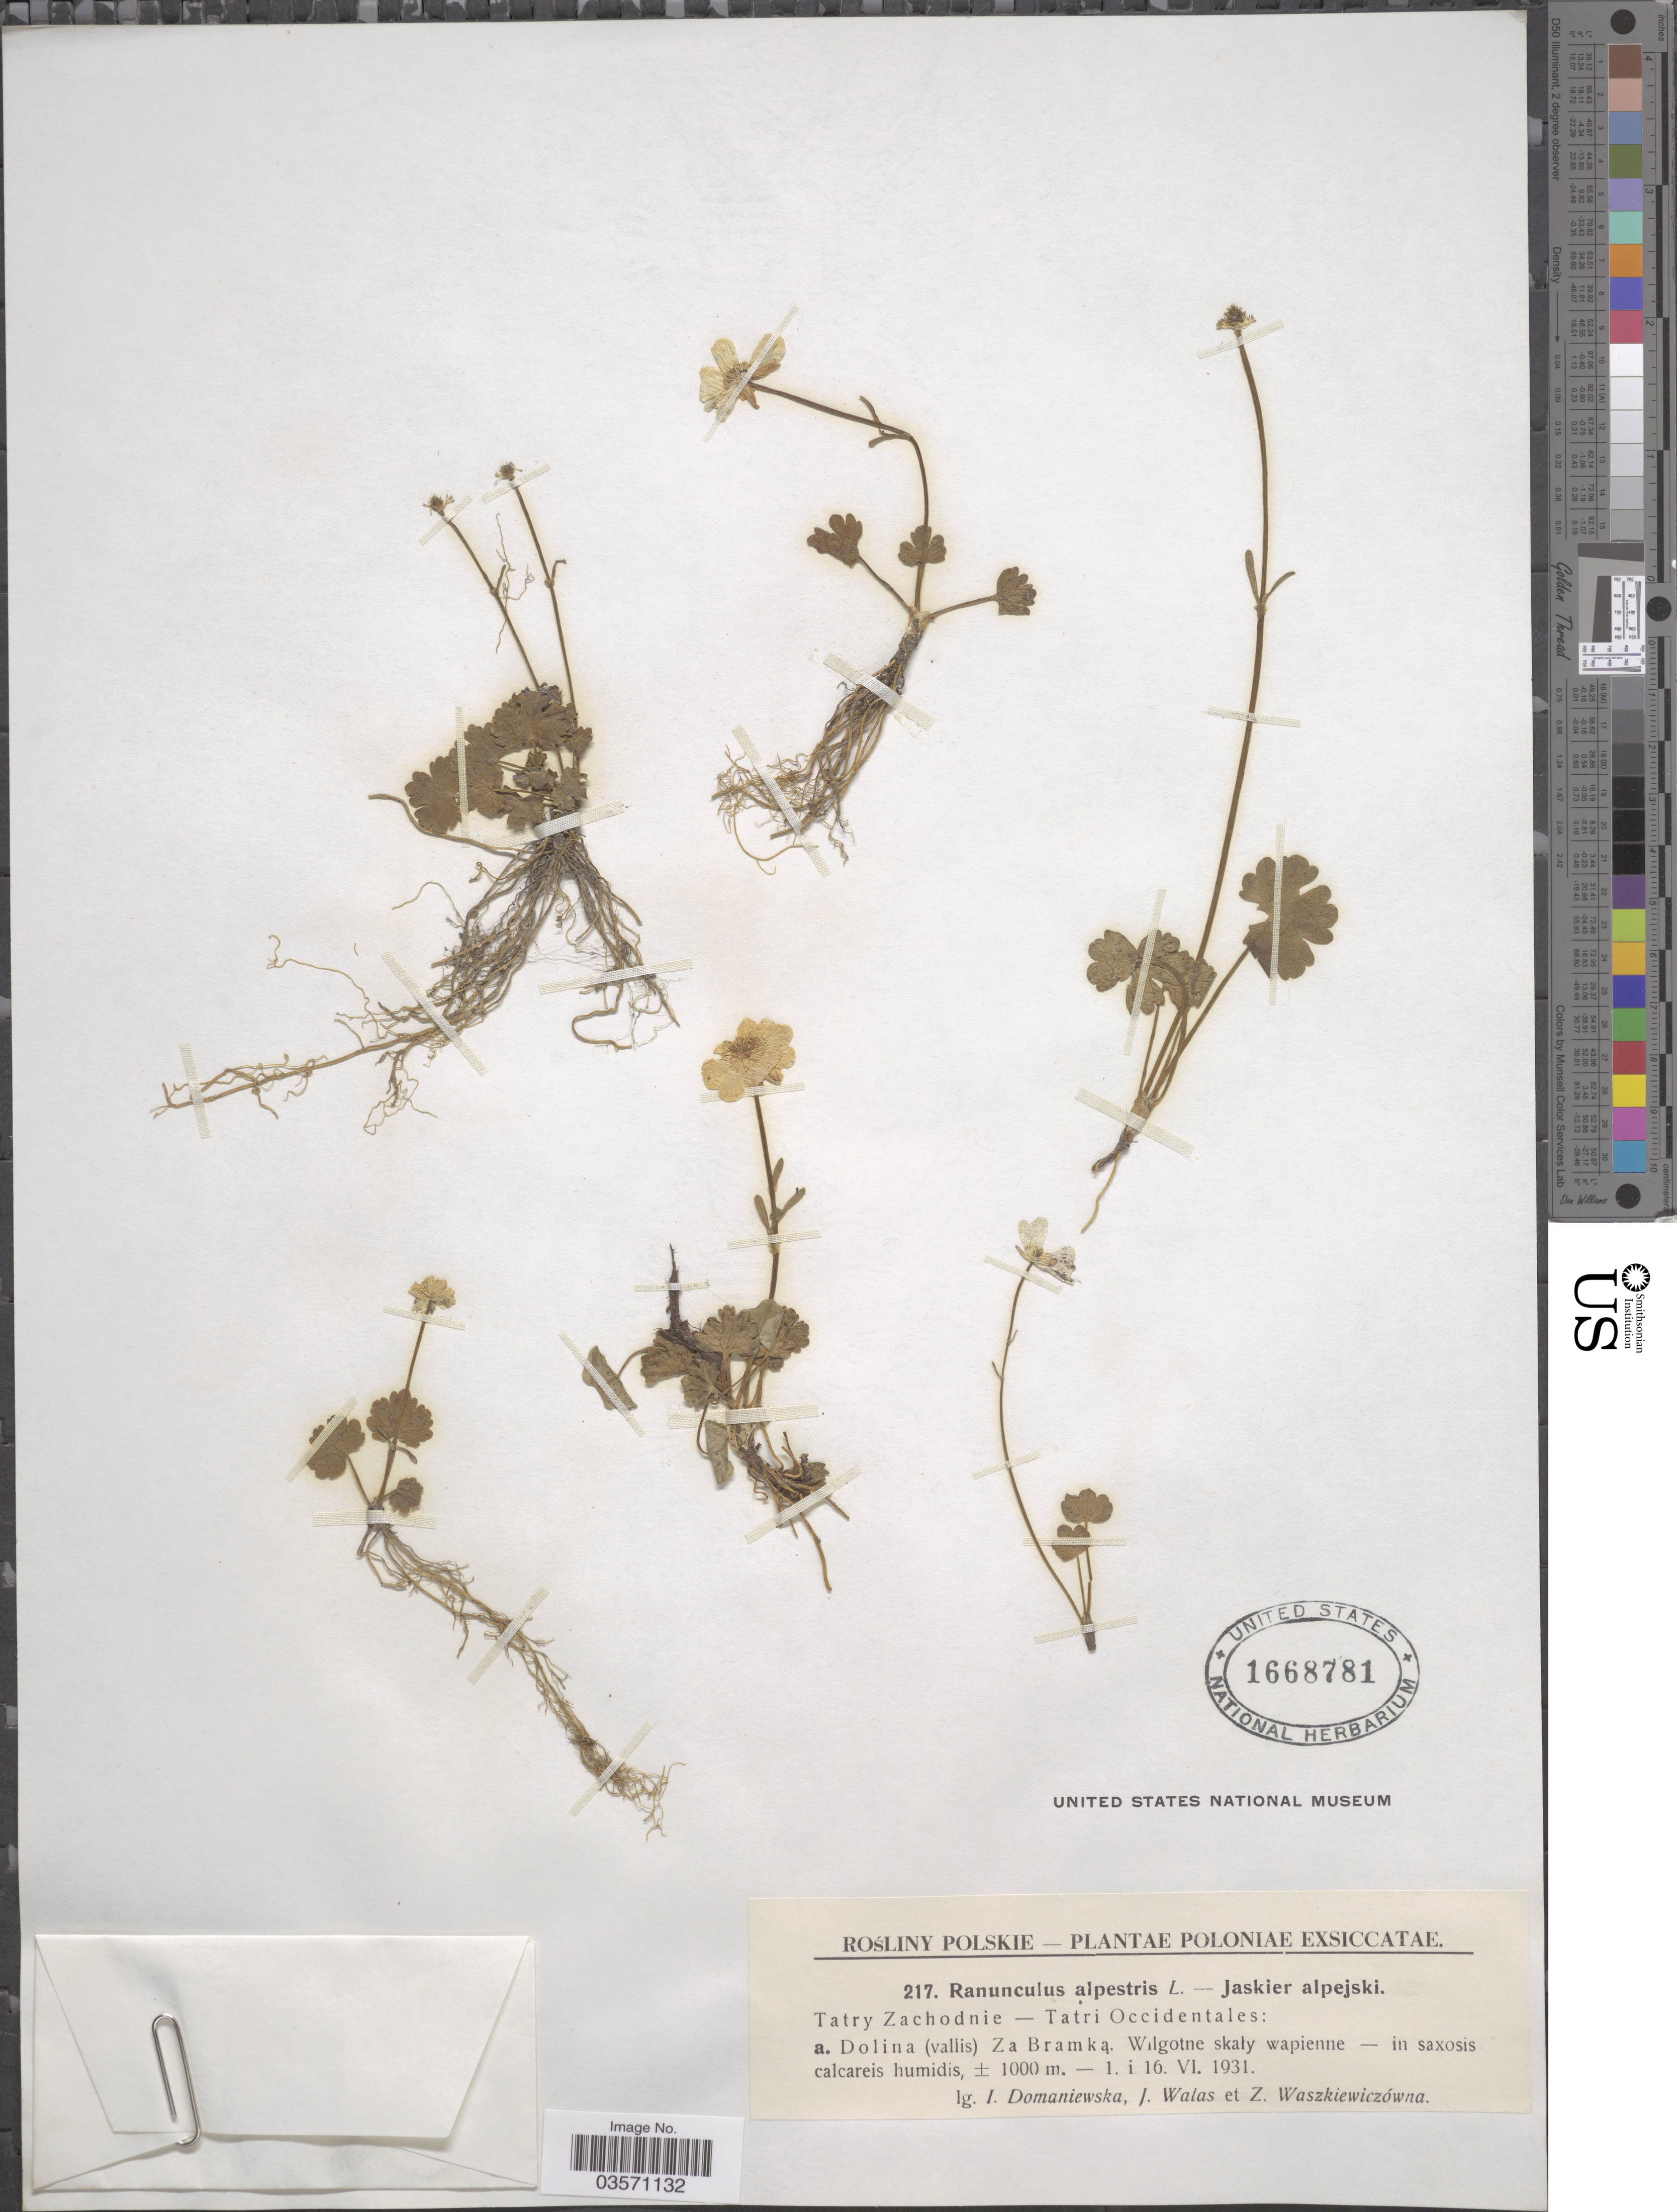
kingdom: Plantae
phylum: Tracheophyta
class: Magnoliopsida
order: Ranunculales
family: Ranunculaceae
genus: Ranunculus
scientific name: Ranunculus alpestris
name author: L.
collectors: I. Domaniewska, J. Walas & Z. Waszkiewiczówna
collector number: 217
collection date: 1931-06-01/1931-06-16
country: Poland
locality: Dolina (vallis) Za Bramka. Wilgotne skaly wapienne - in saxosis calcareis humidis.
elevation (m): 1000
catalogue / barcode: US 1668781